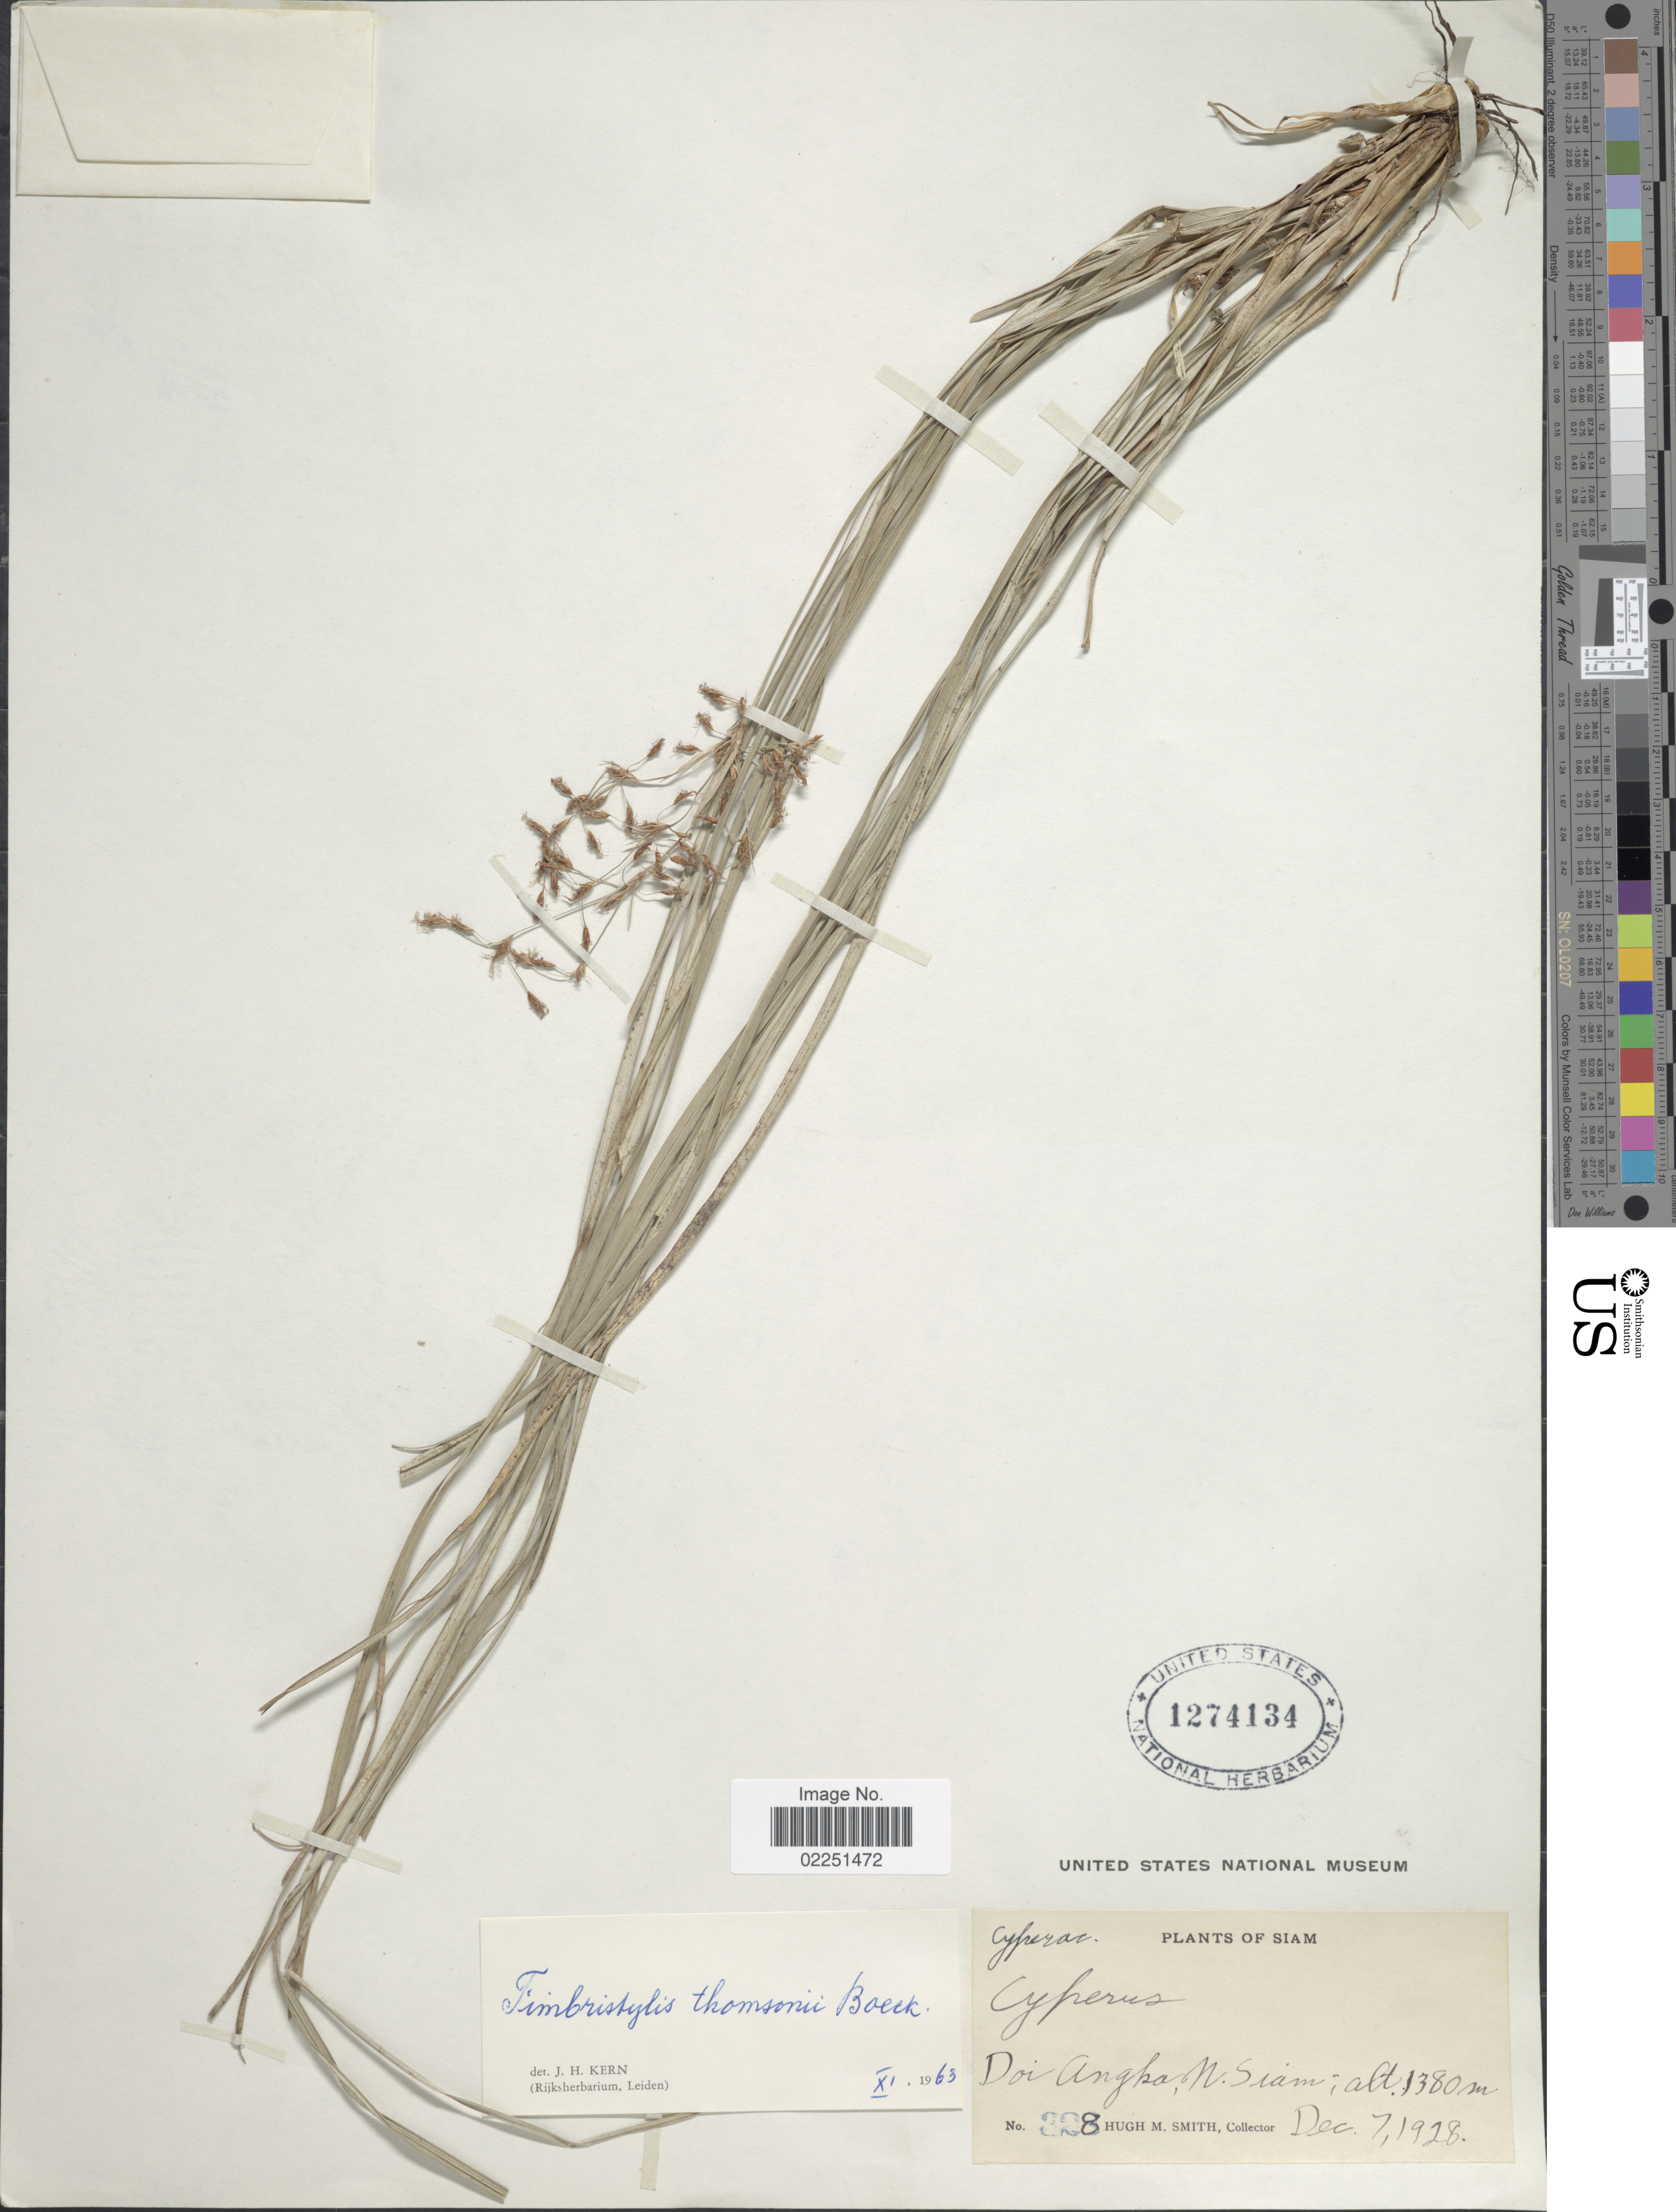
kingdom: Plantae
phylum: Tracheophyta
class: Liliopsida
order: Poales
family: Cyperaceae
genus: Fimbristylis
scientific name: Fimbristylis thomsonii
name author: Boeckeler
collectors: H. M. Smith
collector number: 328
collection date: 1928-12-07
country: Thailand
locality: Siam, Doi Angka, N. Siam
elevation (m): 1380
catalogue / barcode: US 1274134